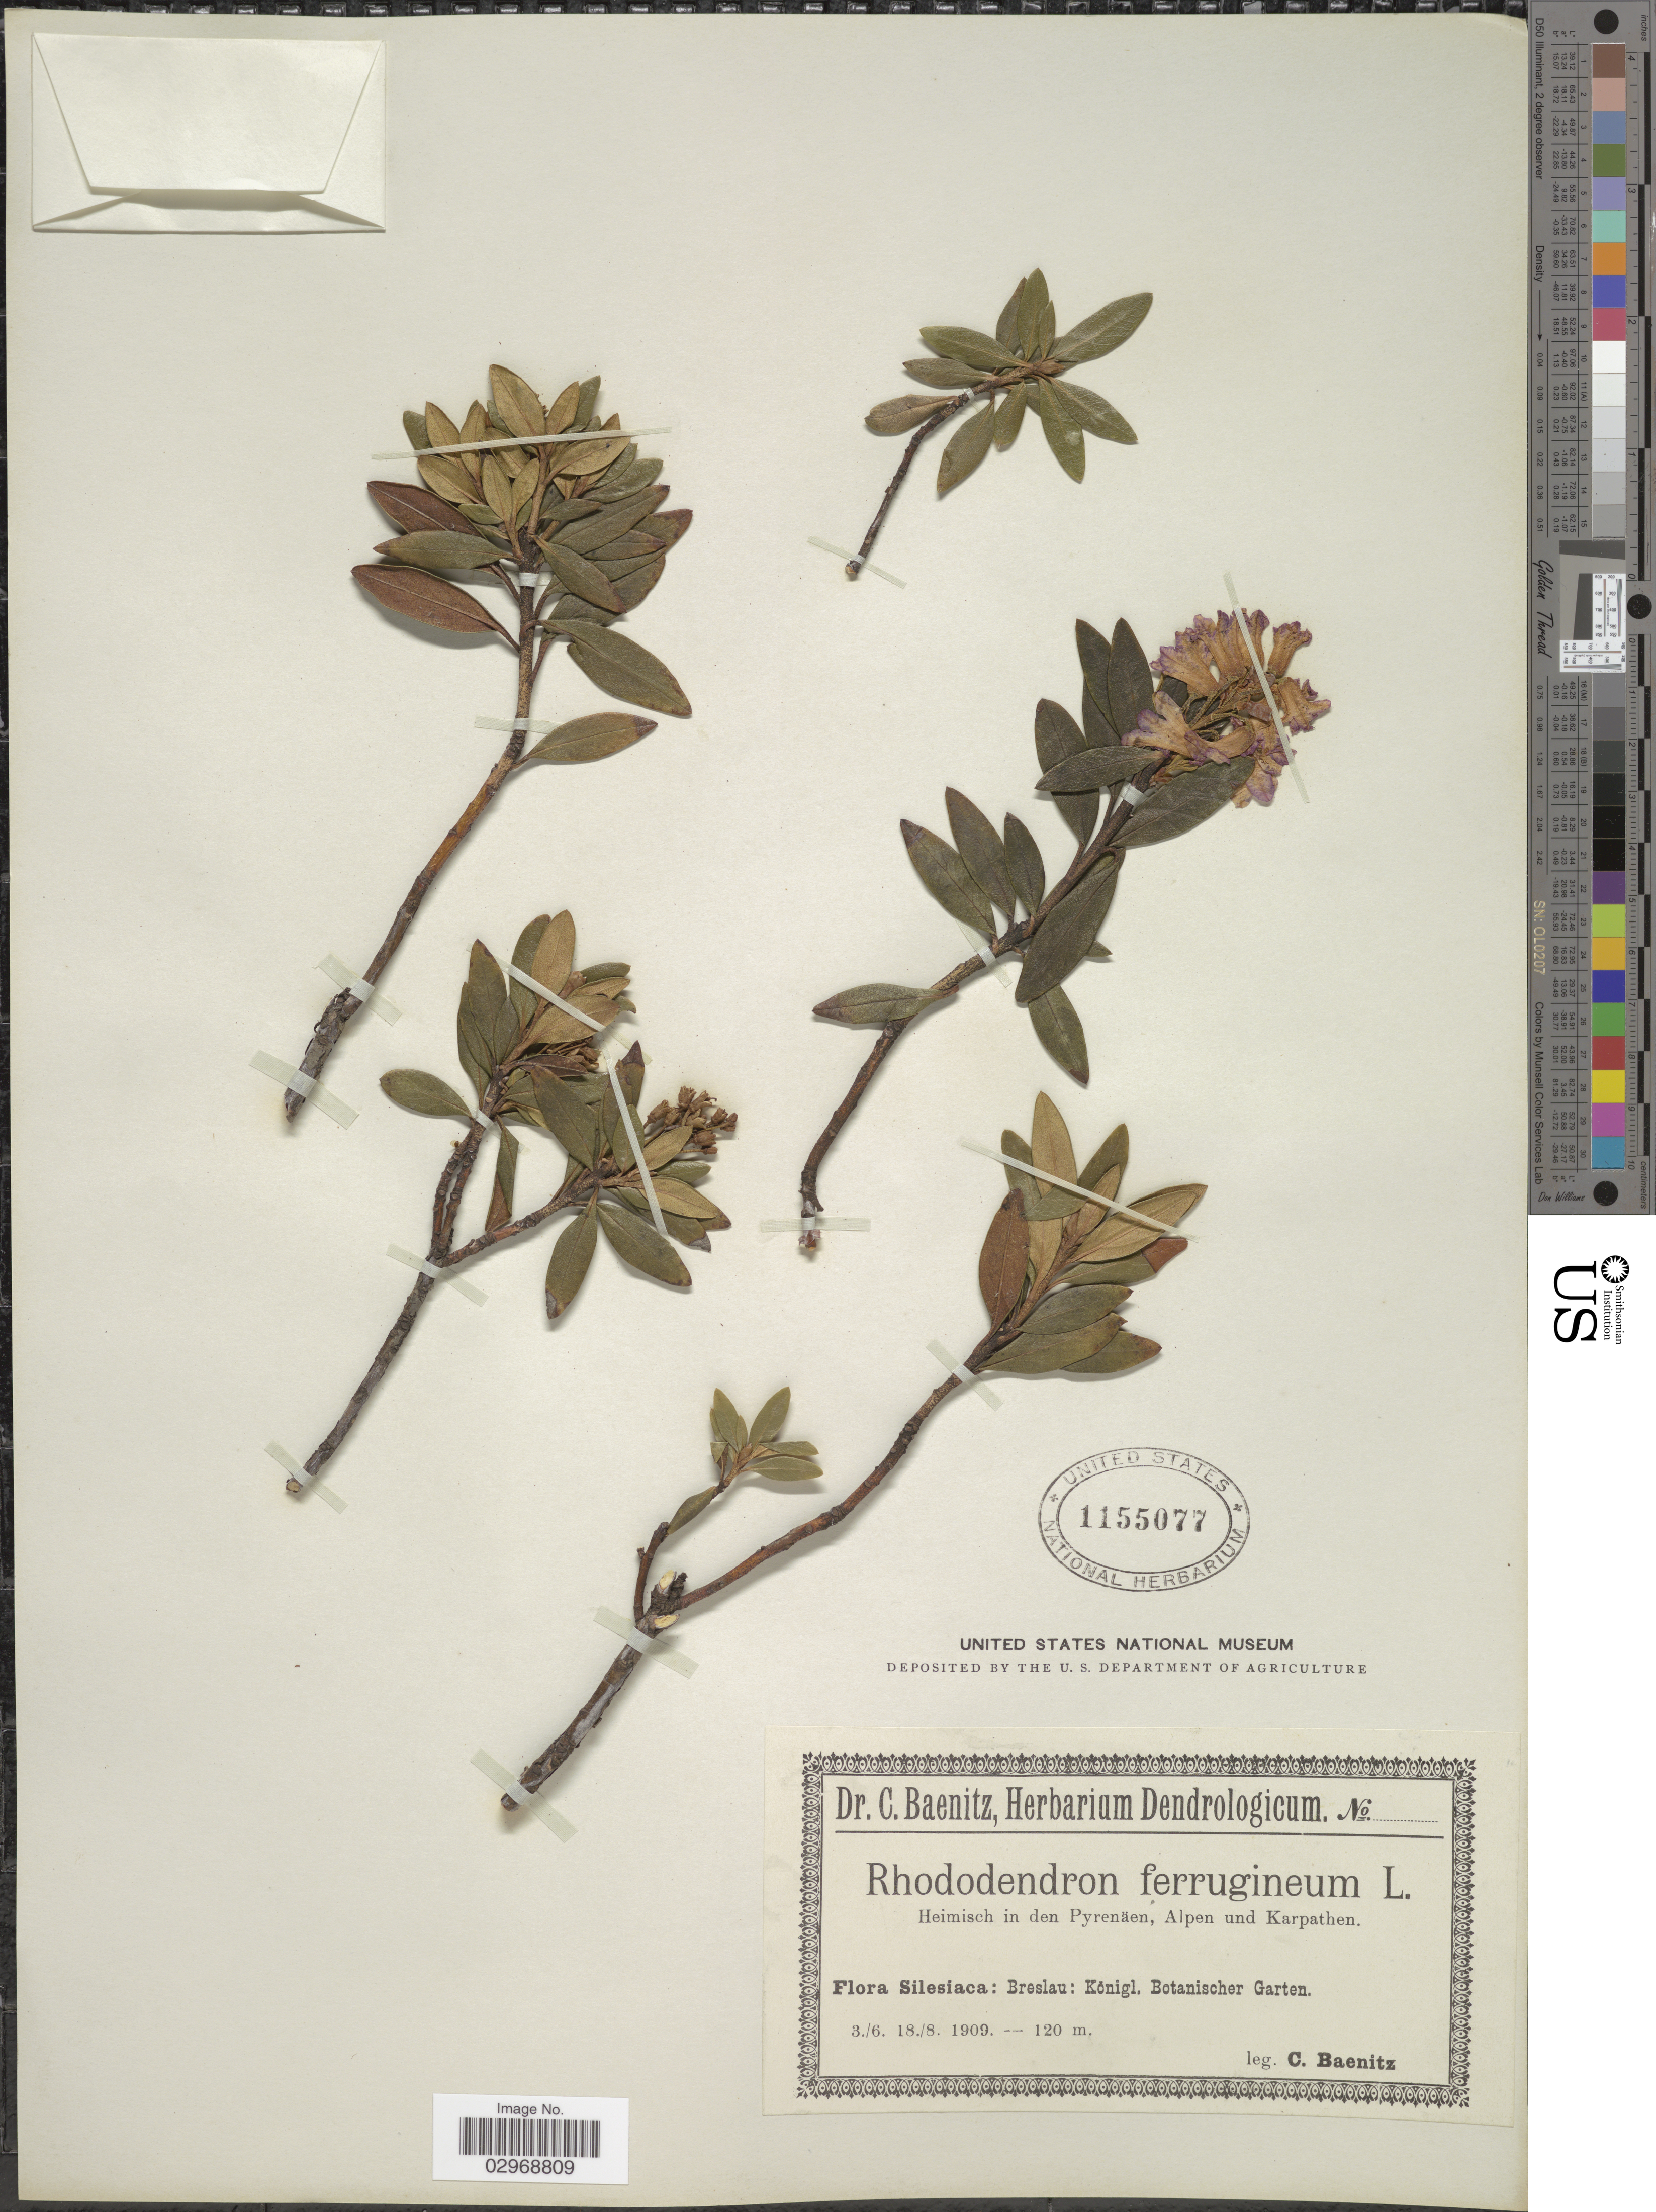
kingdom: Plantae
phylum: Tracheophyta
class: Magnoliopsida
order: Ericales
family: Ericaceae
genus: Rhododendron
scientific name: Rhododendron ferrugineum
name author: L.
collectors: C. G. Baenitz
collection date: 1909-06-03/1909-08-18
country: Poland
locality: Silesiaca: Breslau: Königl. Botanischer Garten.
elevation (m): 120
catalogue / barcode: US 1155077